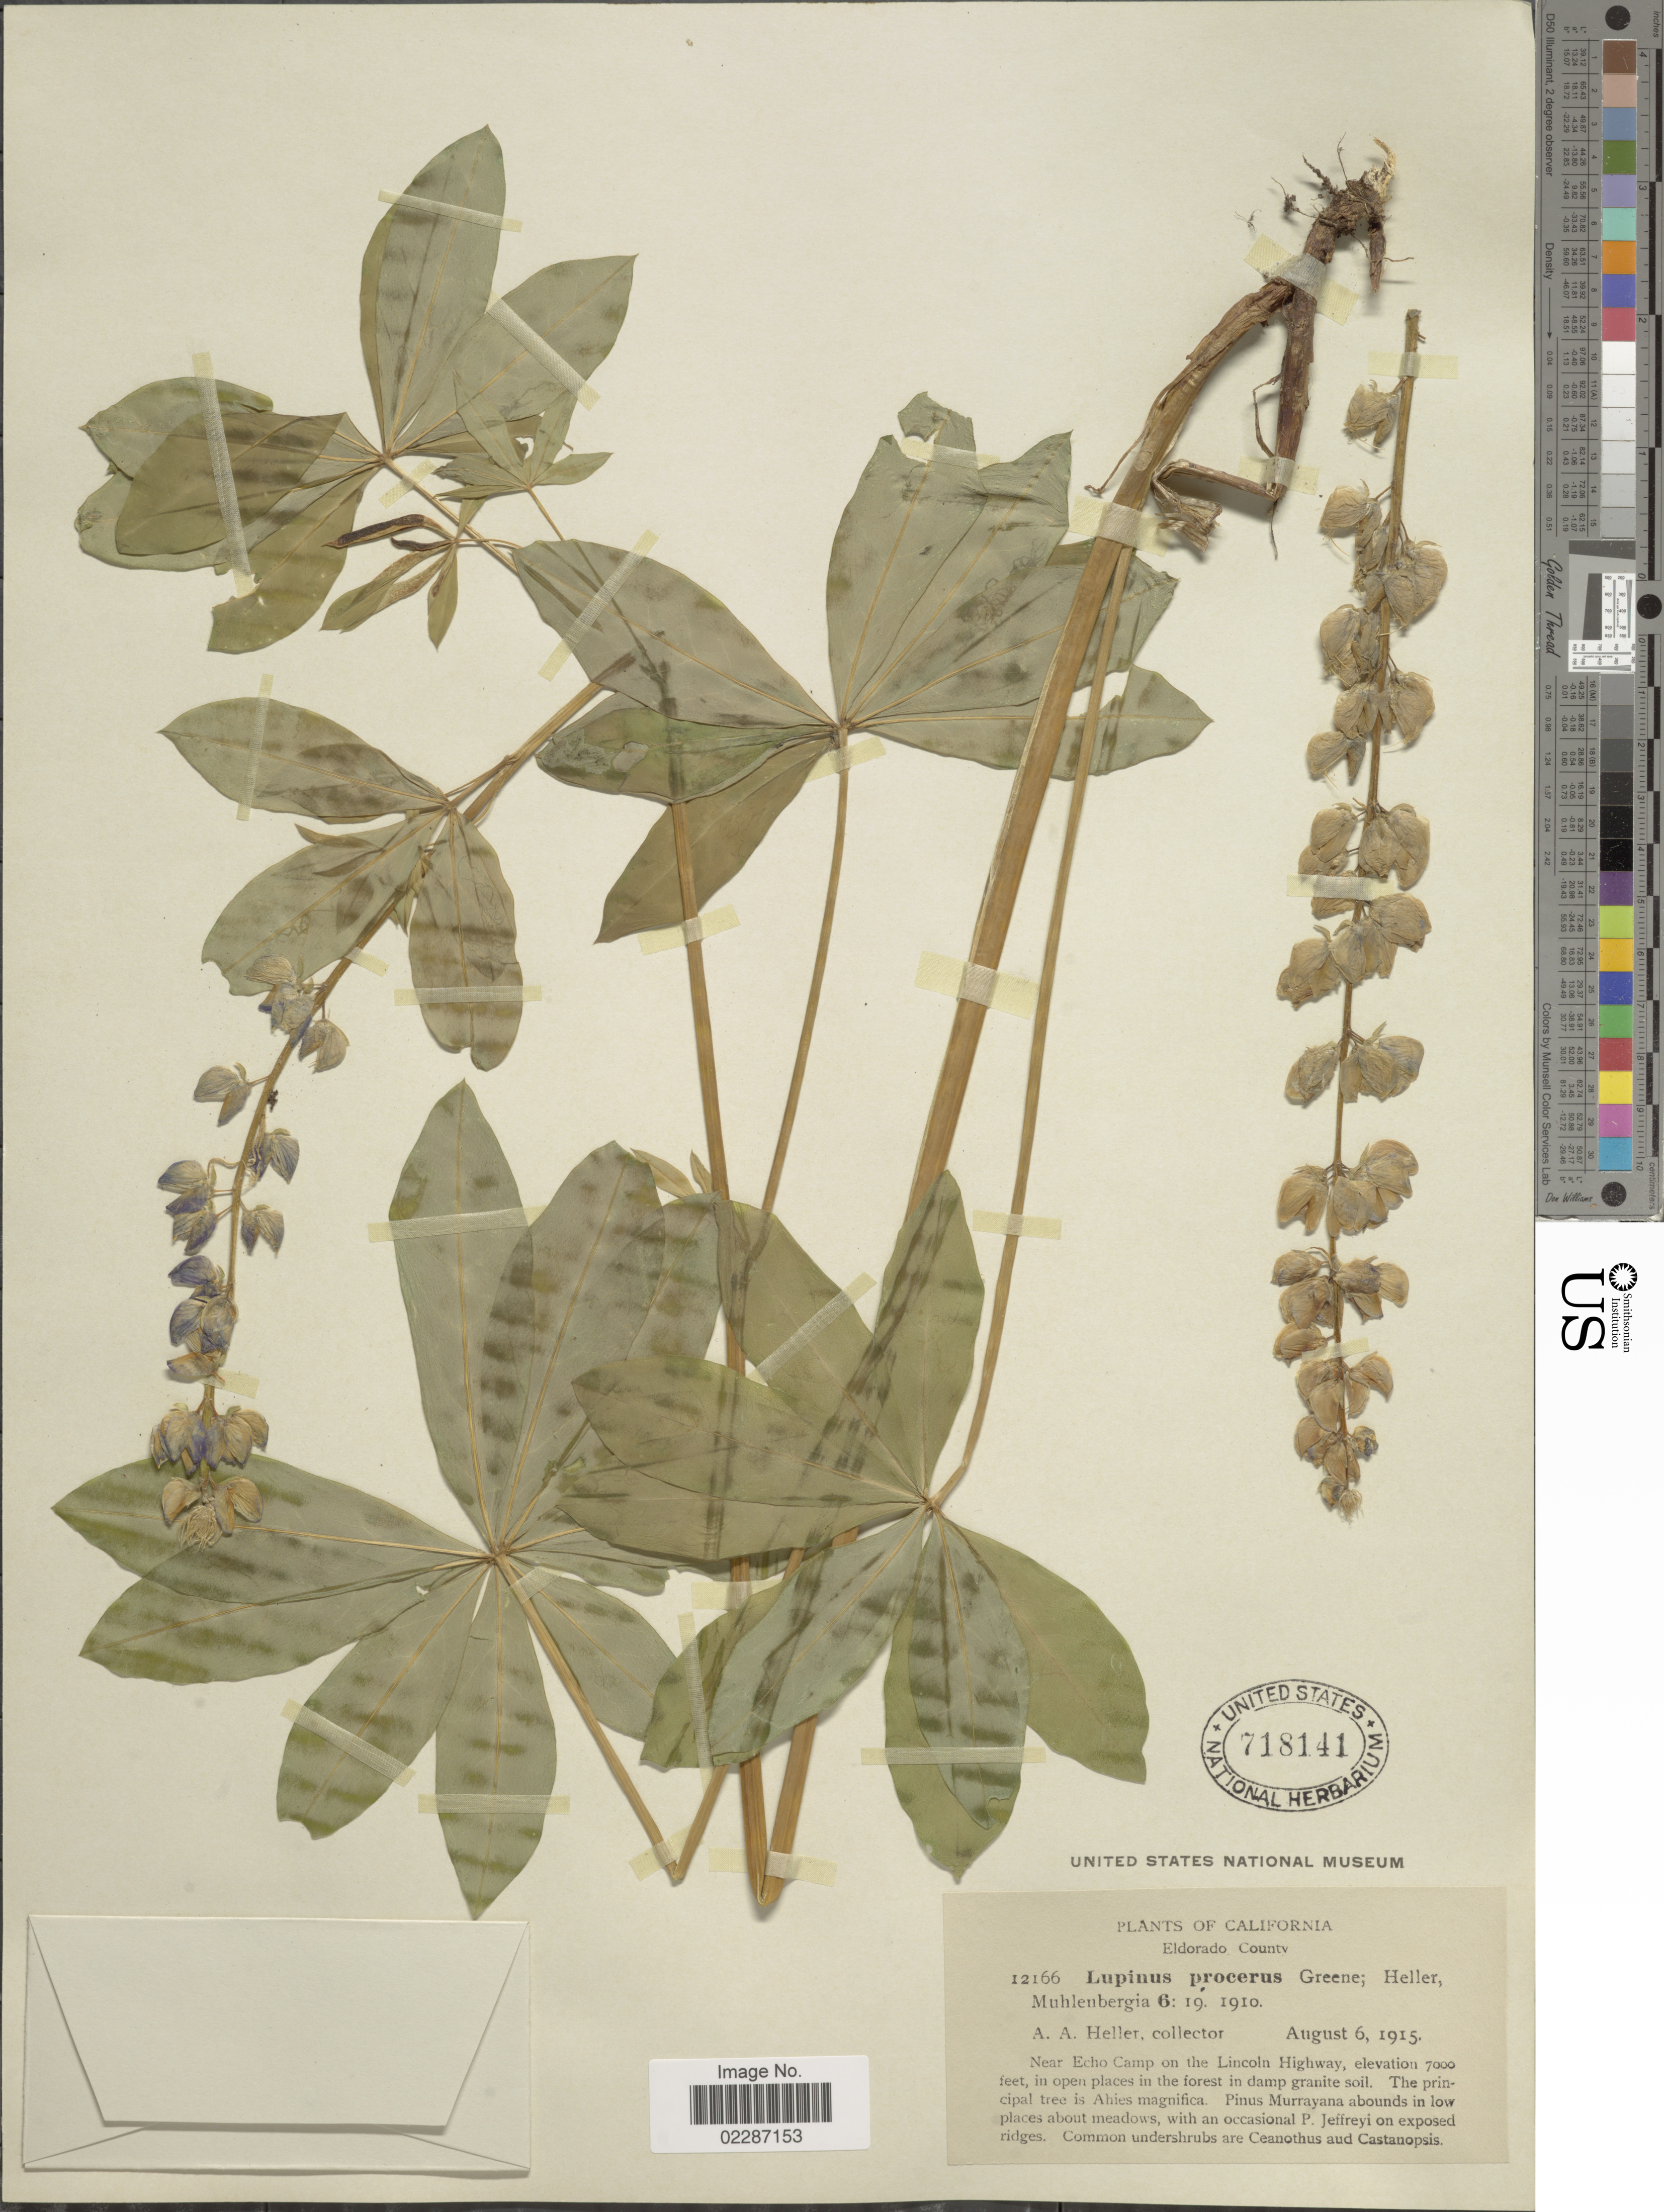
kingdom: Plantae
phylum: Tracheophyta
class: Magnoliopsida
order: Fabales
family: Fabaceae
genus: Lupinus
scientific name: Lupinus procerus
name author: Greene ex A. Heller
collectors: A. A. Heller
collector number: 12166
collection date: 1915-08-06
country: United States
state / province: California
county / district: El Dorado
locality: Eldorado County, Near Echo Camp on the Lincoln Highway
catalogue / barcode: US 718141